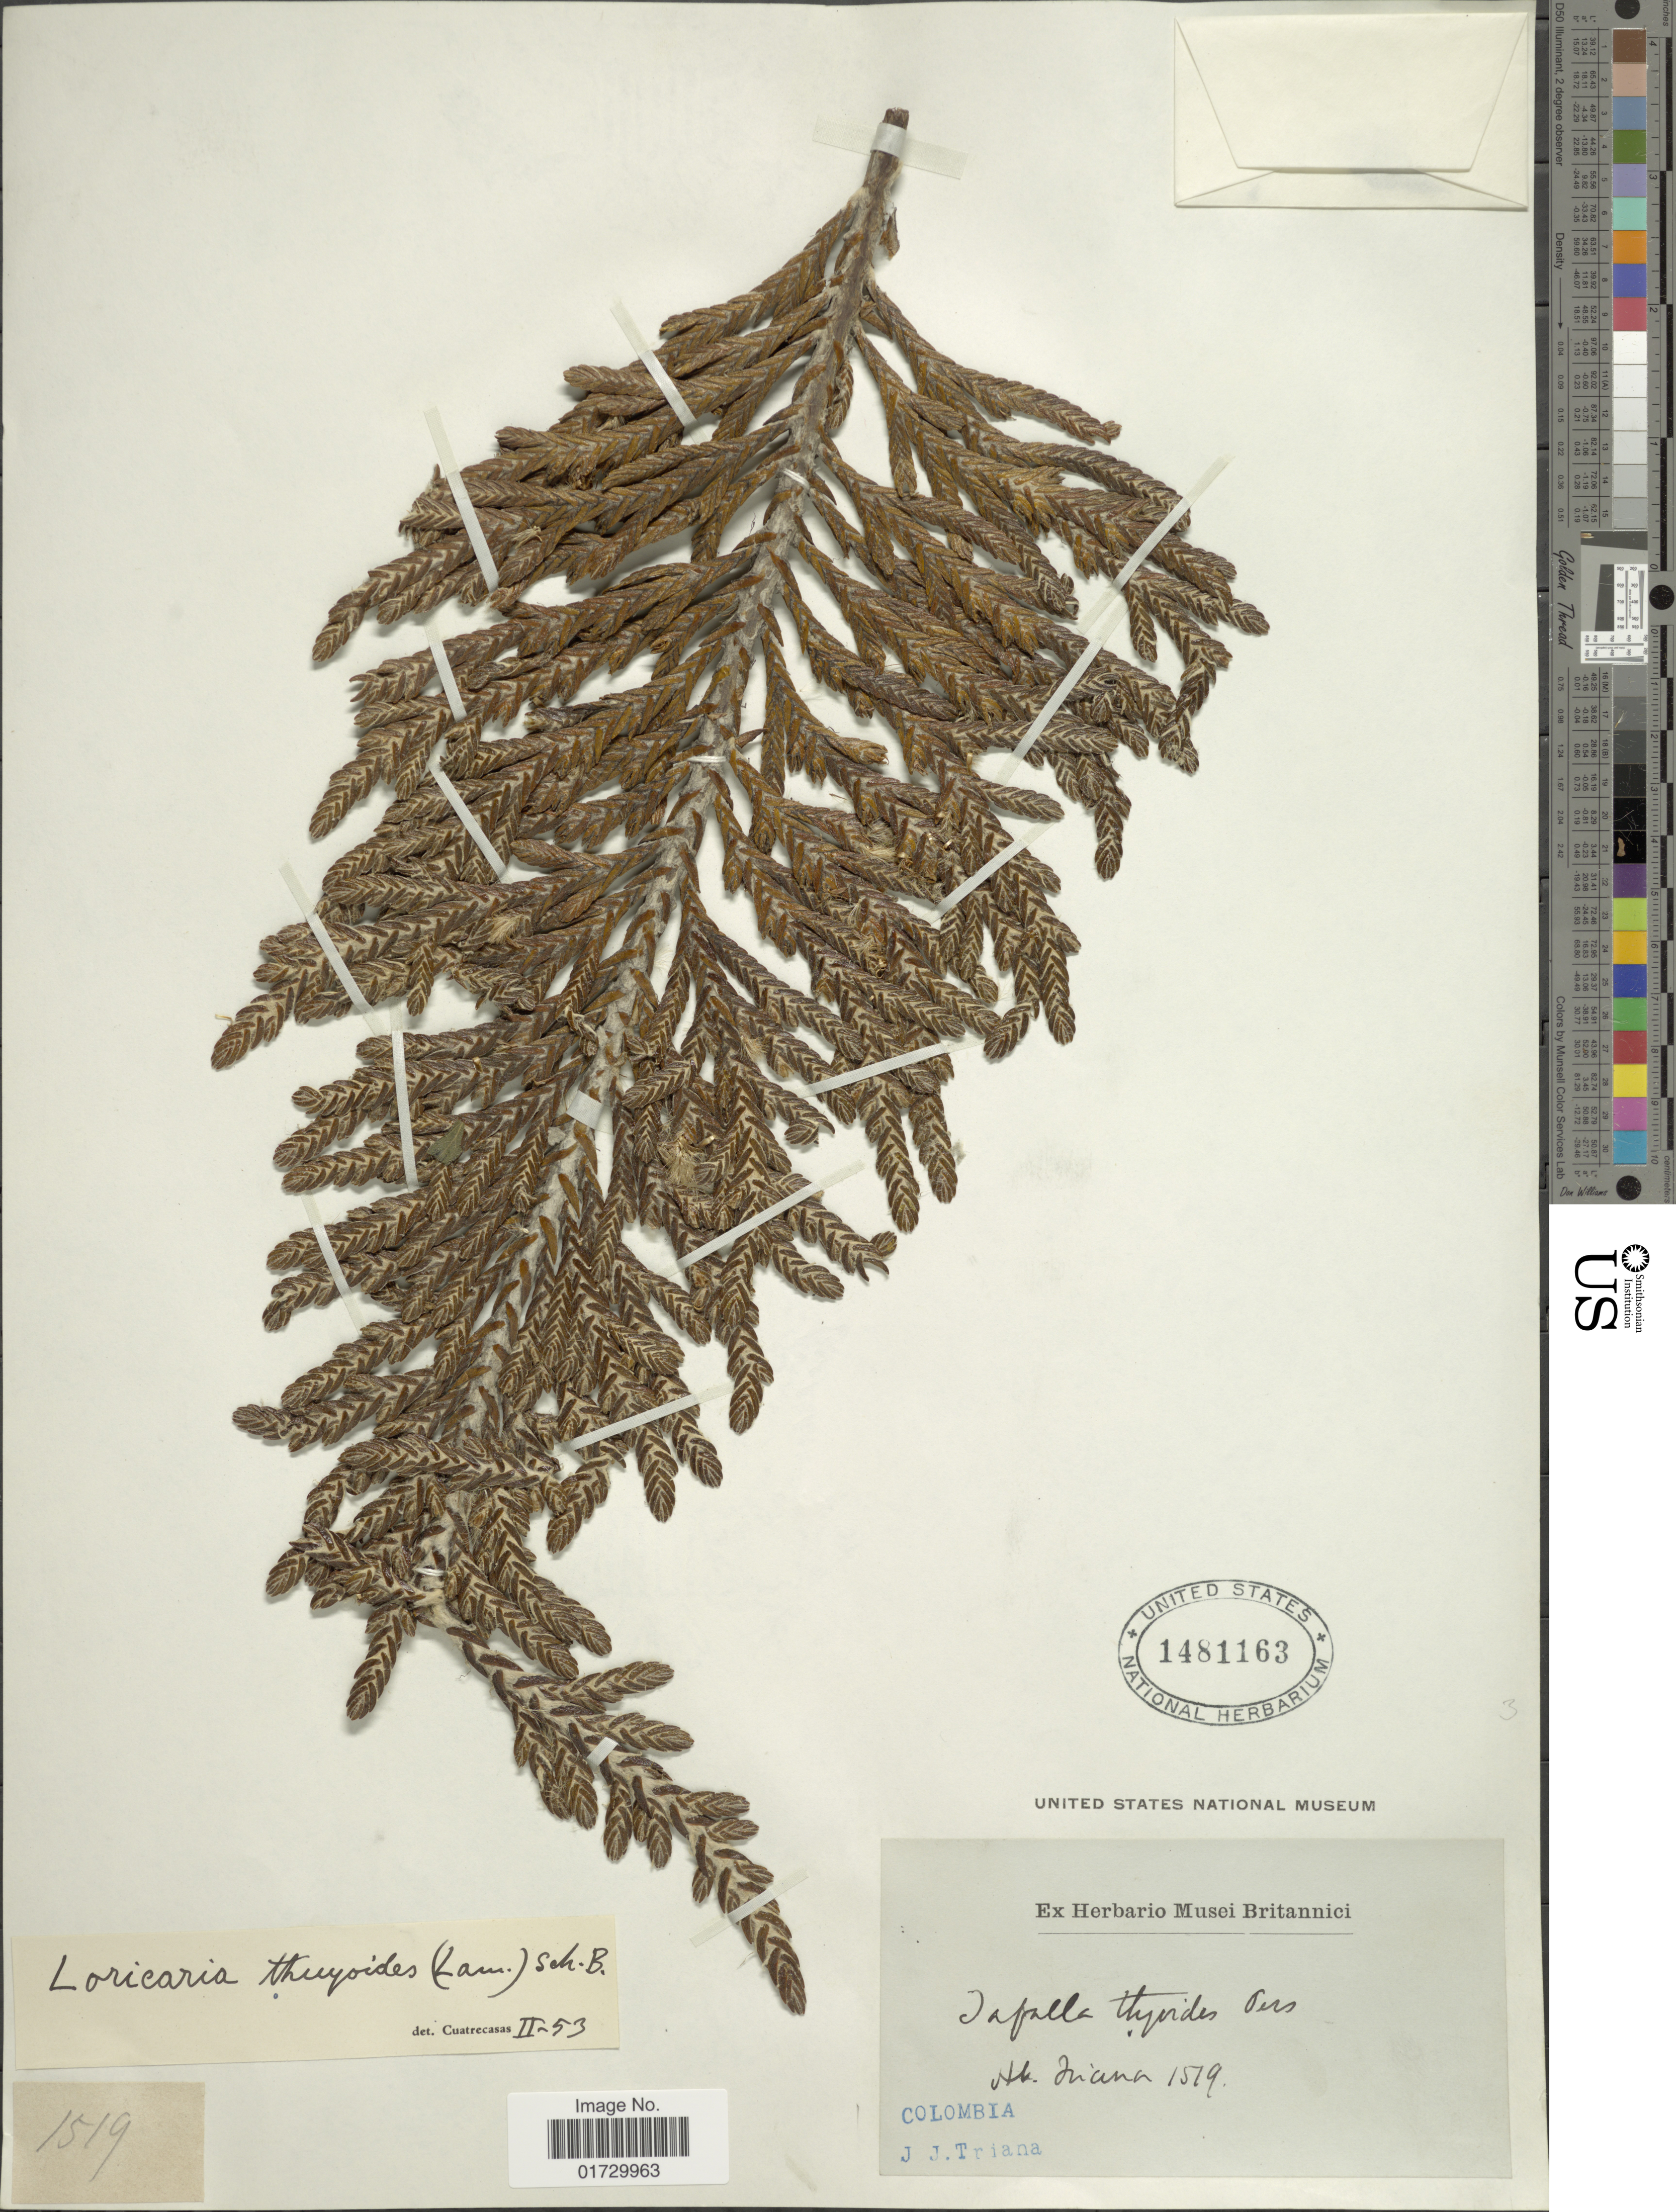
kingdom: Plantae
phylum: Tracheophyta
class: Magnoliopsida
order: Asterales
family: Asteraceae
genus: Loricaria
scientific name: Loricaria thuyoides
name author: (Lam.) Sch. Bip.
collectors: J. J. Triana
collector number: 1519*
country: Colombia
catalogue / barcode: US 1481163